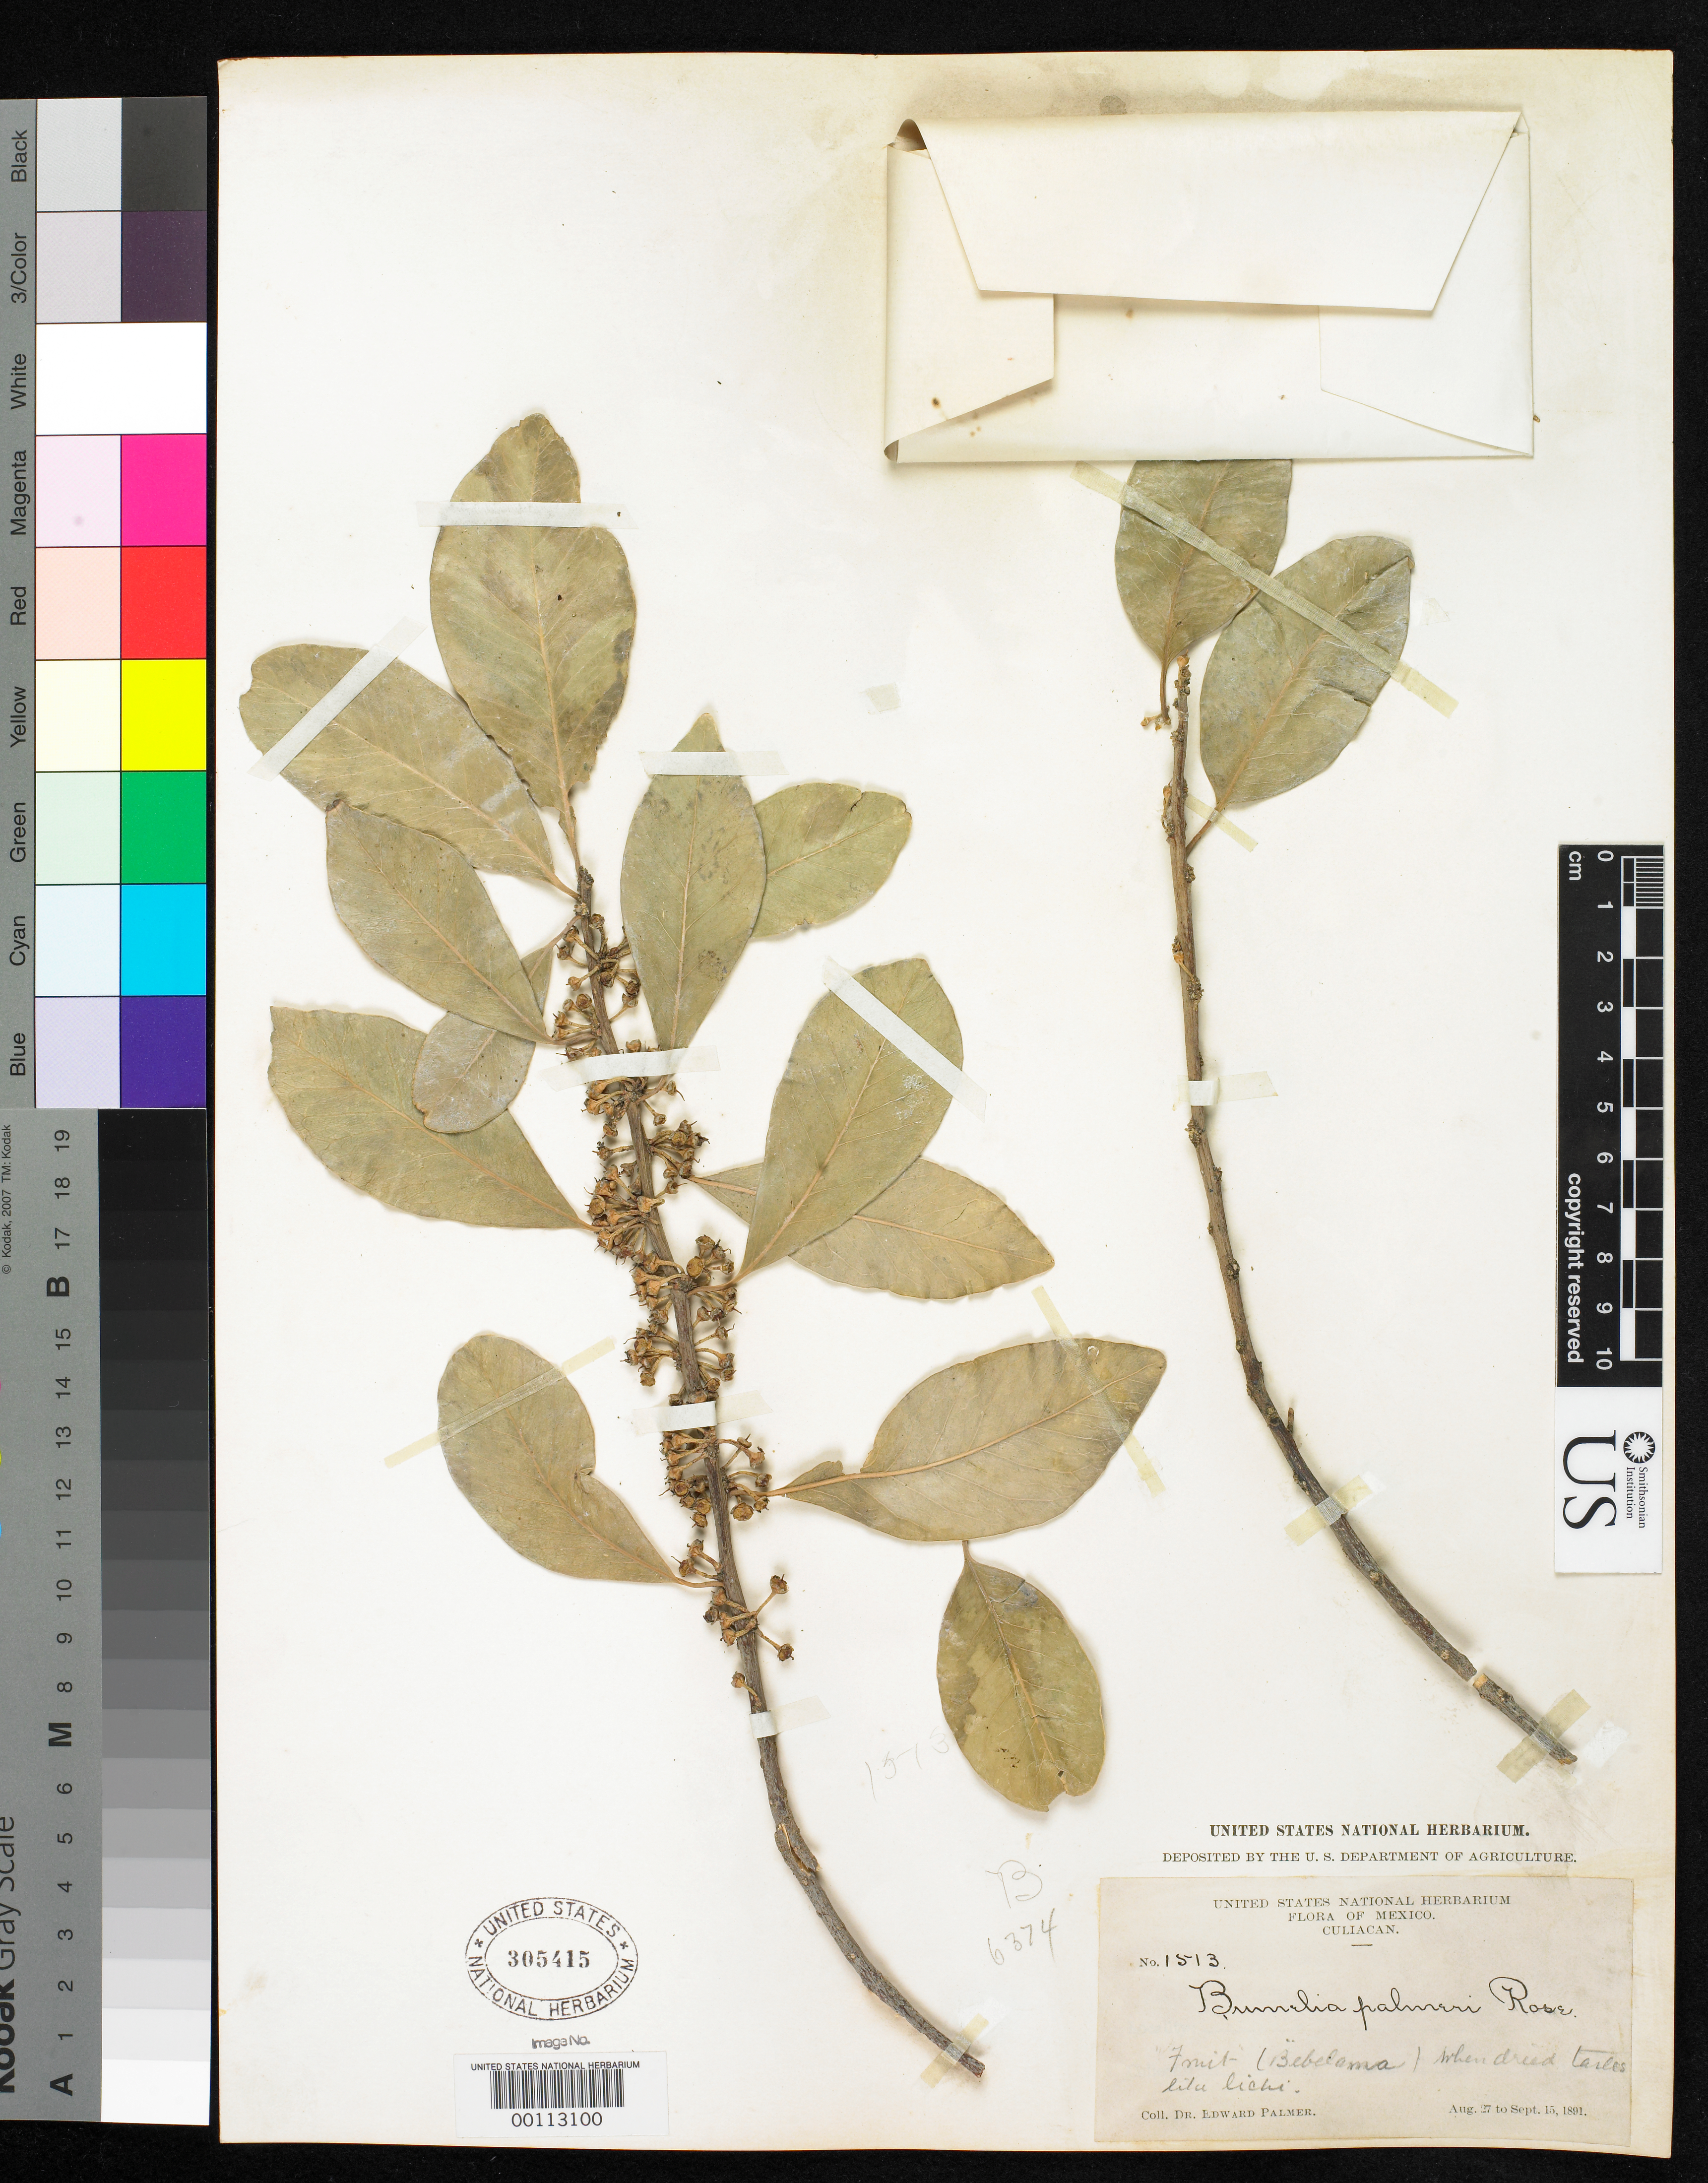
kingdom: Plantae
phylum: Tracheophyta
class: Magnoliopsida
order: Ericales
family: Sapotaceae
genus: Bumelia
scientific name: Bumelia palmeri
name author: Rose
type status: Isotype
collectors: E. Palmer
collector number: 1513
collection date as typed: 27 Aug 1891 to 15 Sep 1891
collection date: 1891-08-27/1891-09-15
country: Mexico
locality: Culiacan.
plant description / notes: This is one of 3 sheets of original material (US sheets 305413, 305414, 305415) at US that were probably used by Rose to prepare description. Pennington (1990, Fl. Neotrop.) cites "holotype" [=lectotype?] at GH without explanation.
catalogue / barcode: US 305415